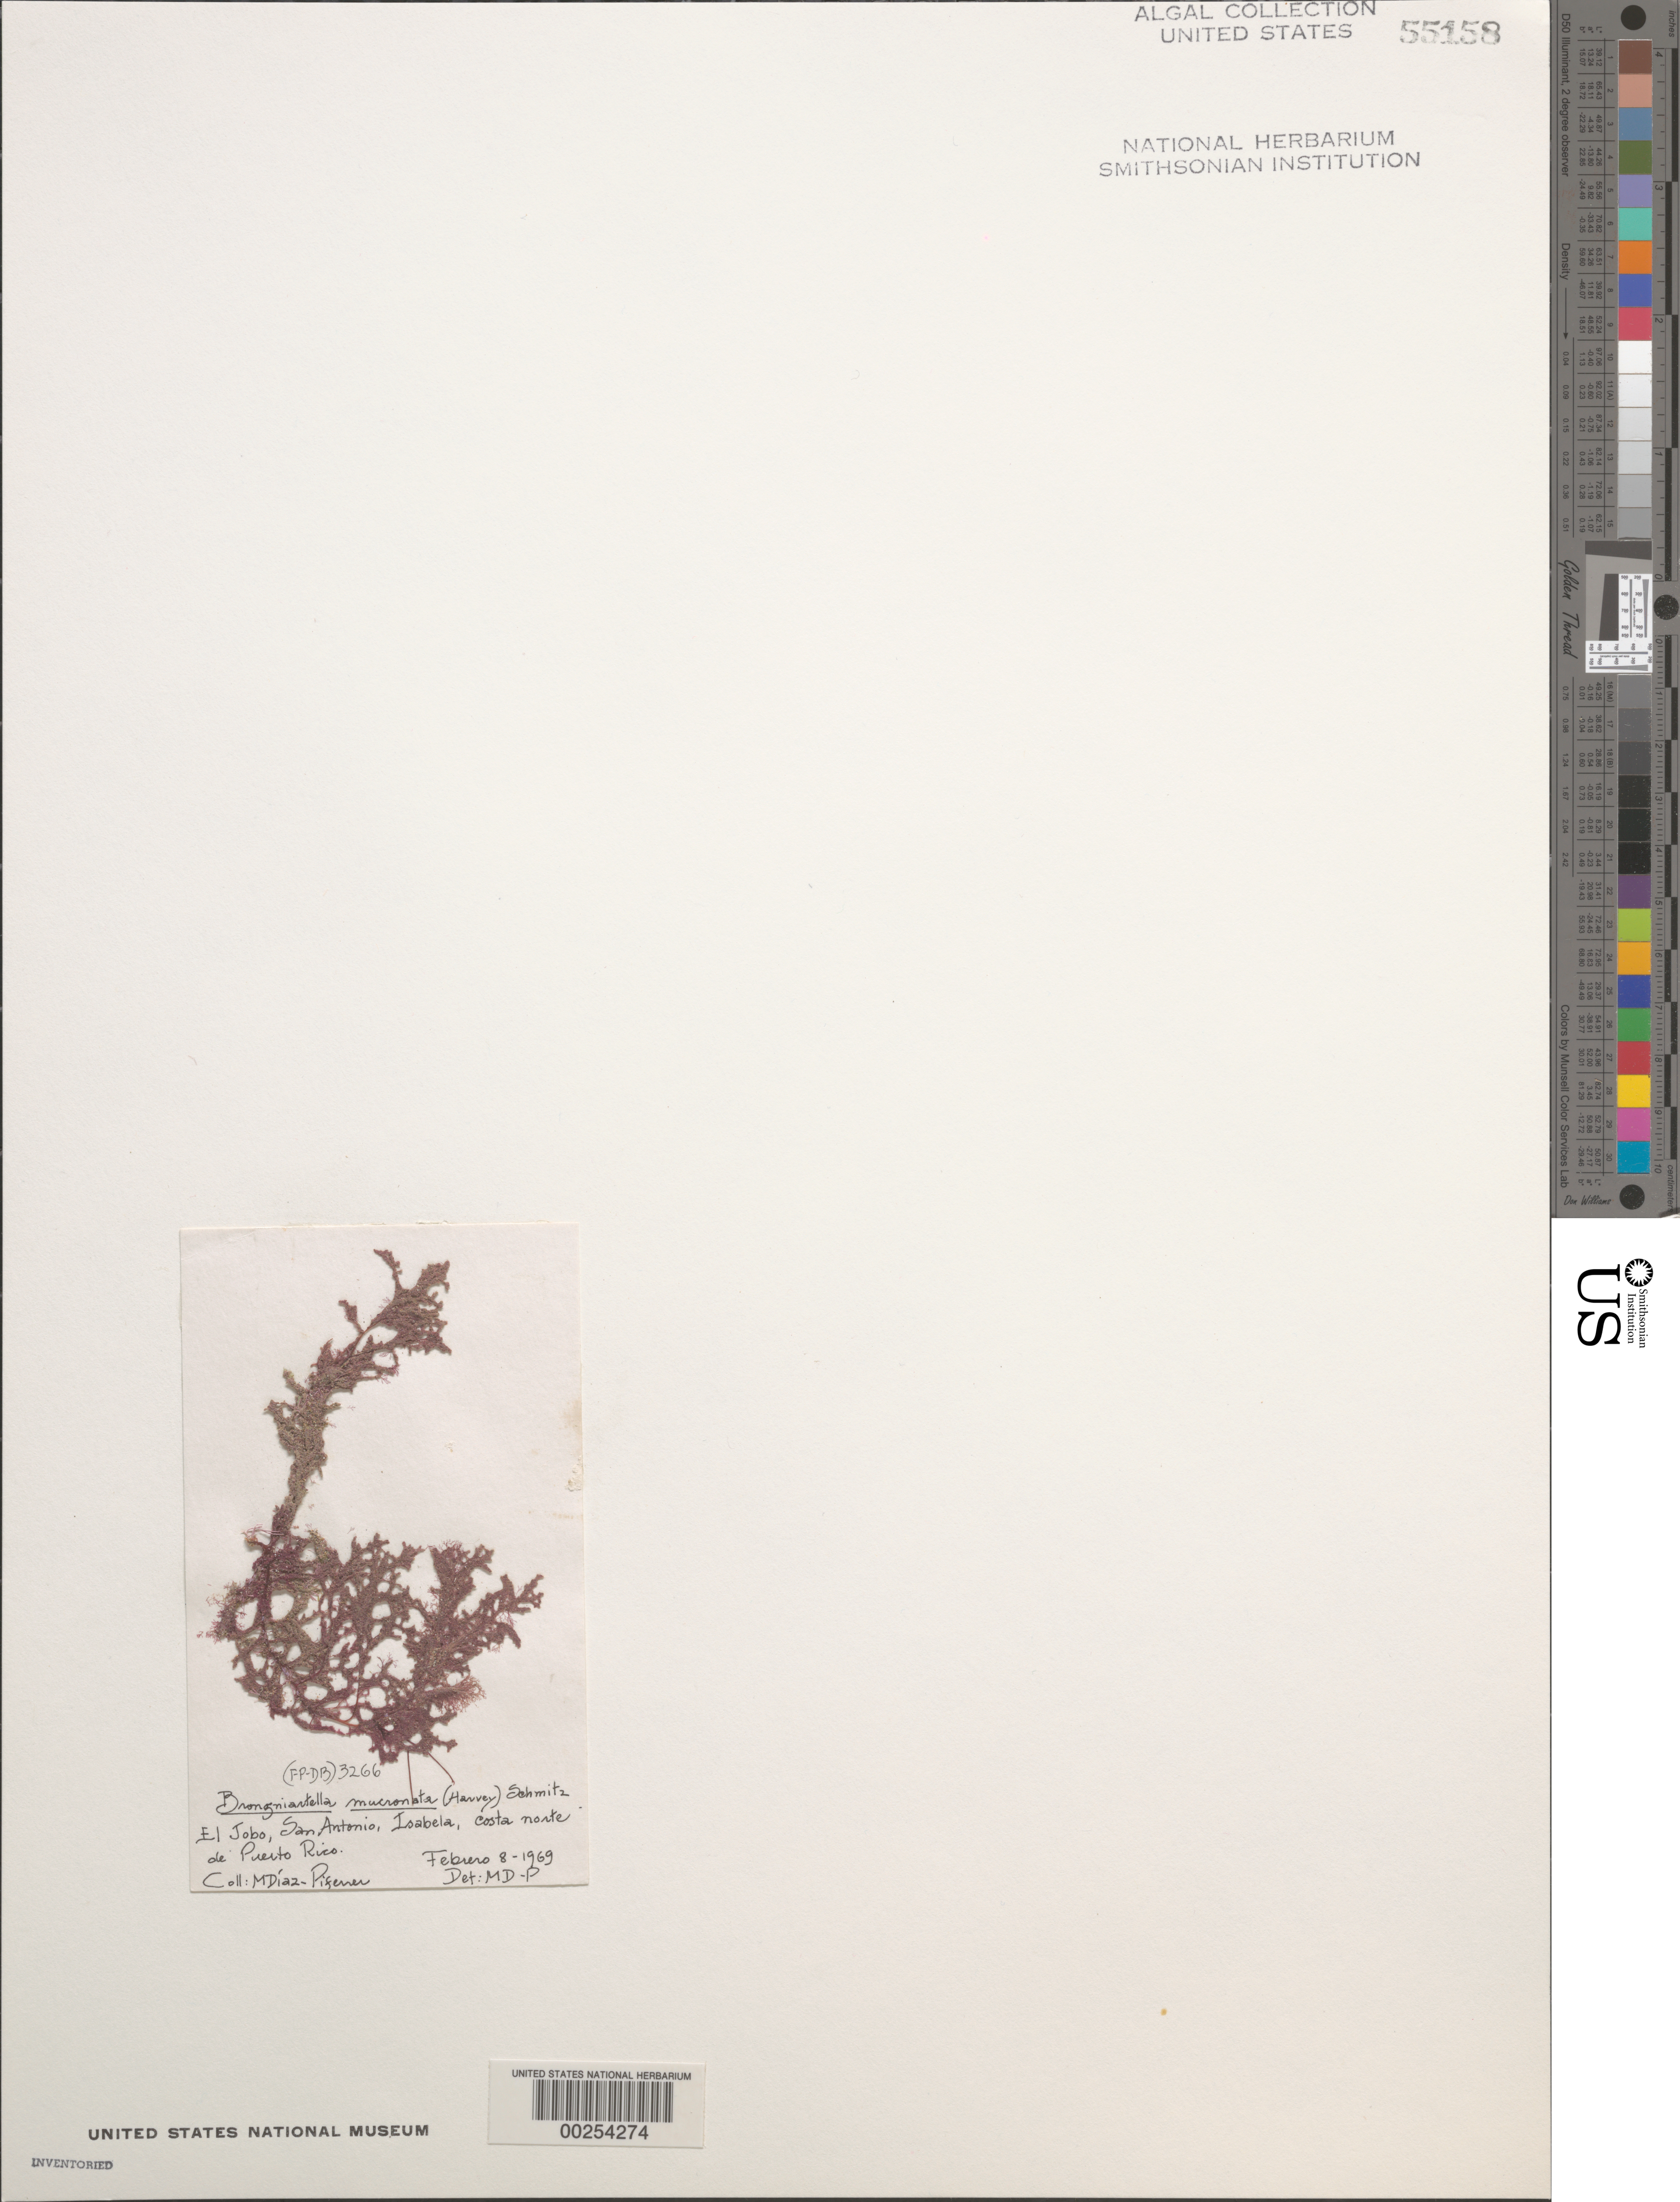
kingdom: Plantae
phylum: Rhodophyta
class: Florideophyceae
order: Ceramiales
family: Rhodomelaceae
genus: Heterodasya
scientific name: Heterodasya mucronata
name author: (Harv.) M.J. Wynne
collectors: M. Diaz-Piferrer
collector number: (FP-DB) 3266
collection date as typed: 08 Feb 1969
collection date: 1969-02-08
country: Puerto Rico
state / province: Isabela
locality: Playa el jobo, san antonio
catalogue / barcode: US 55158